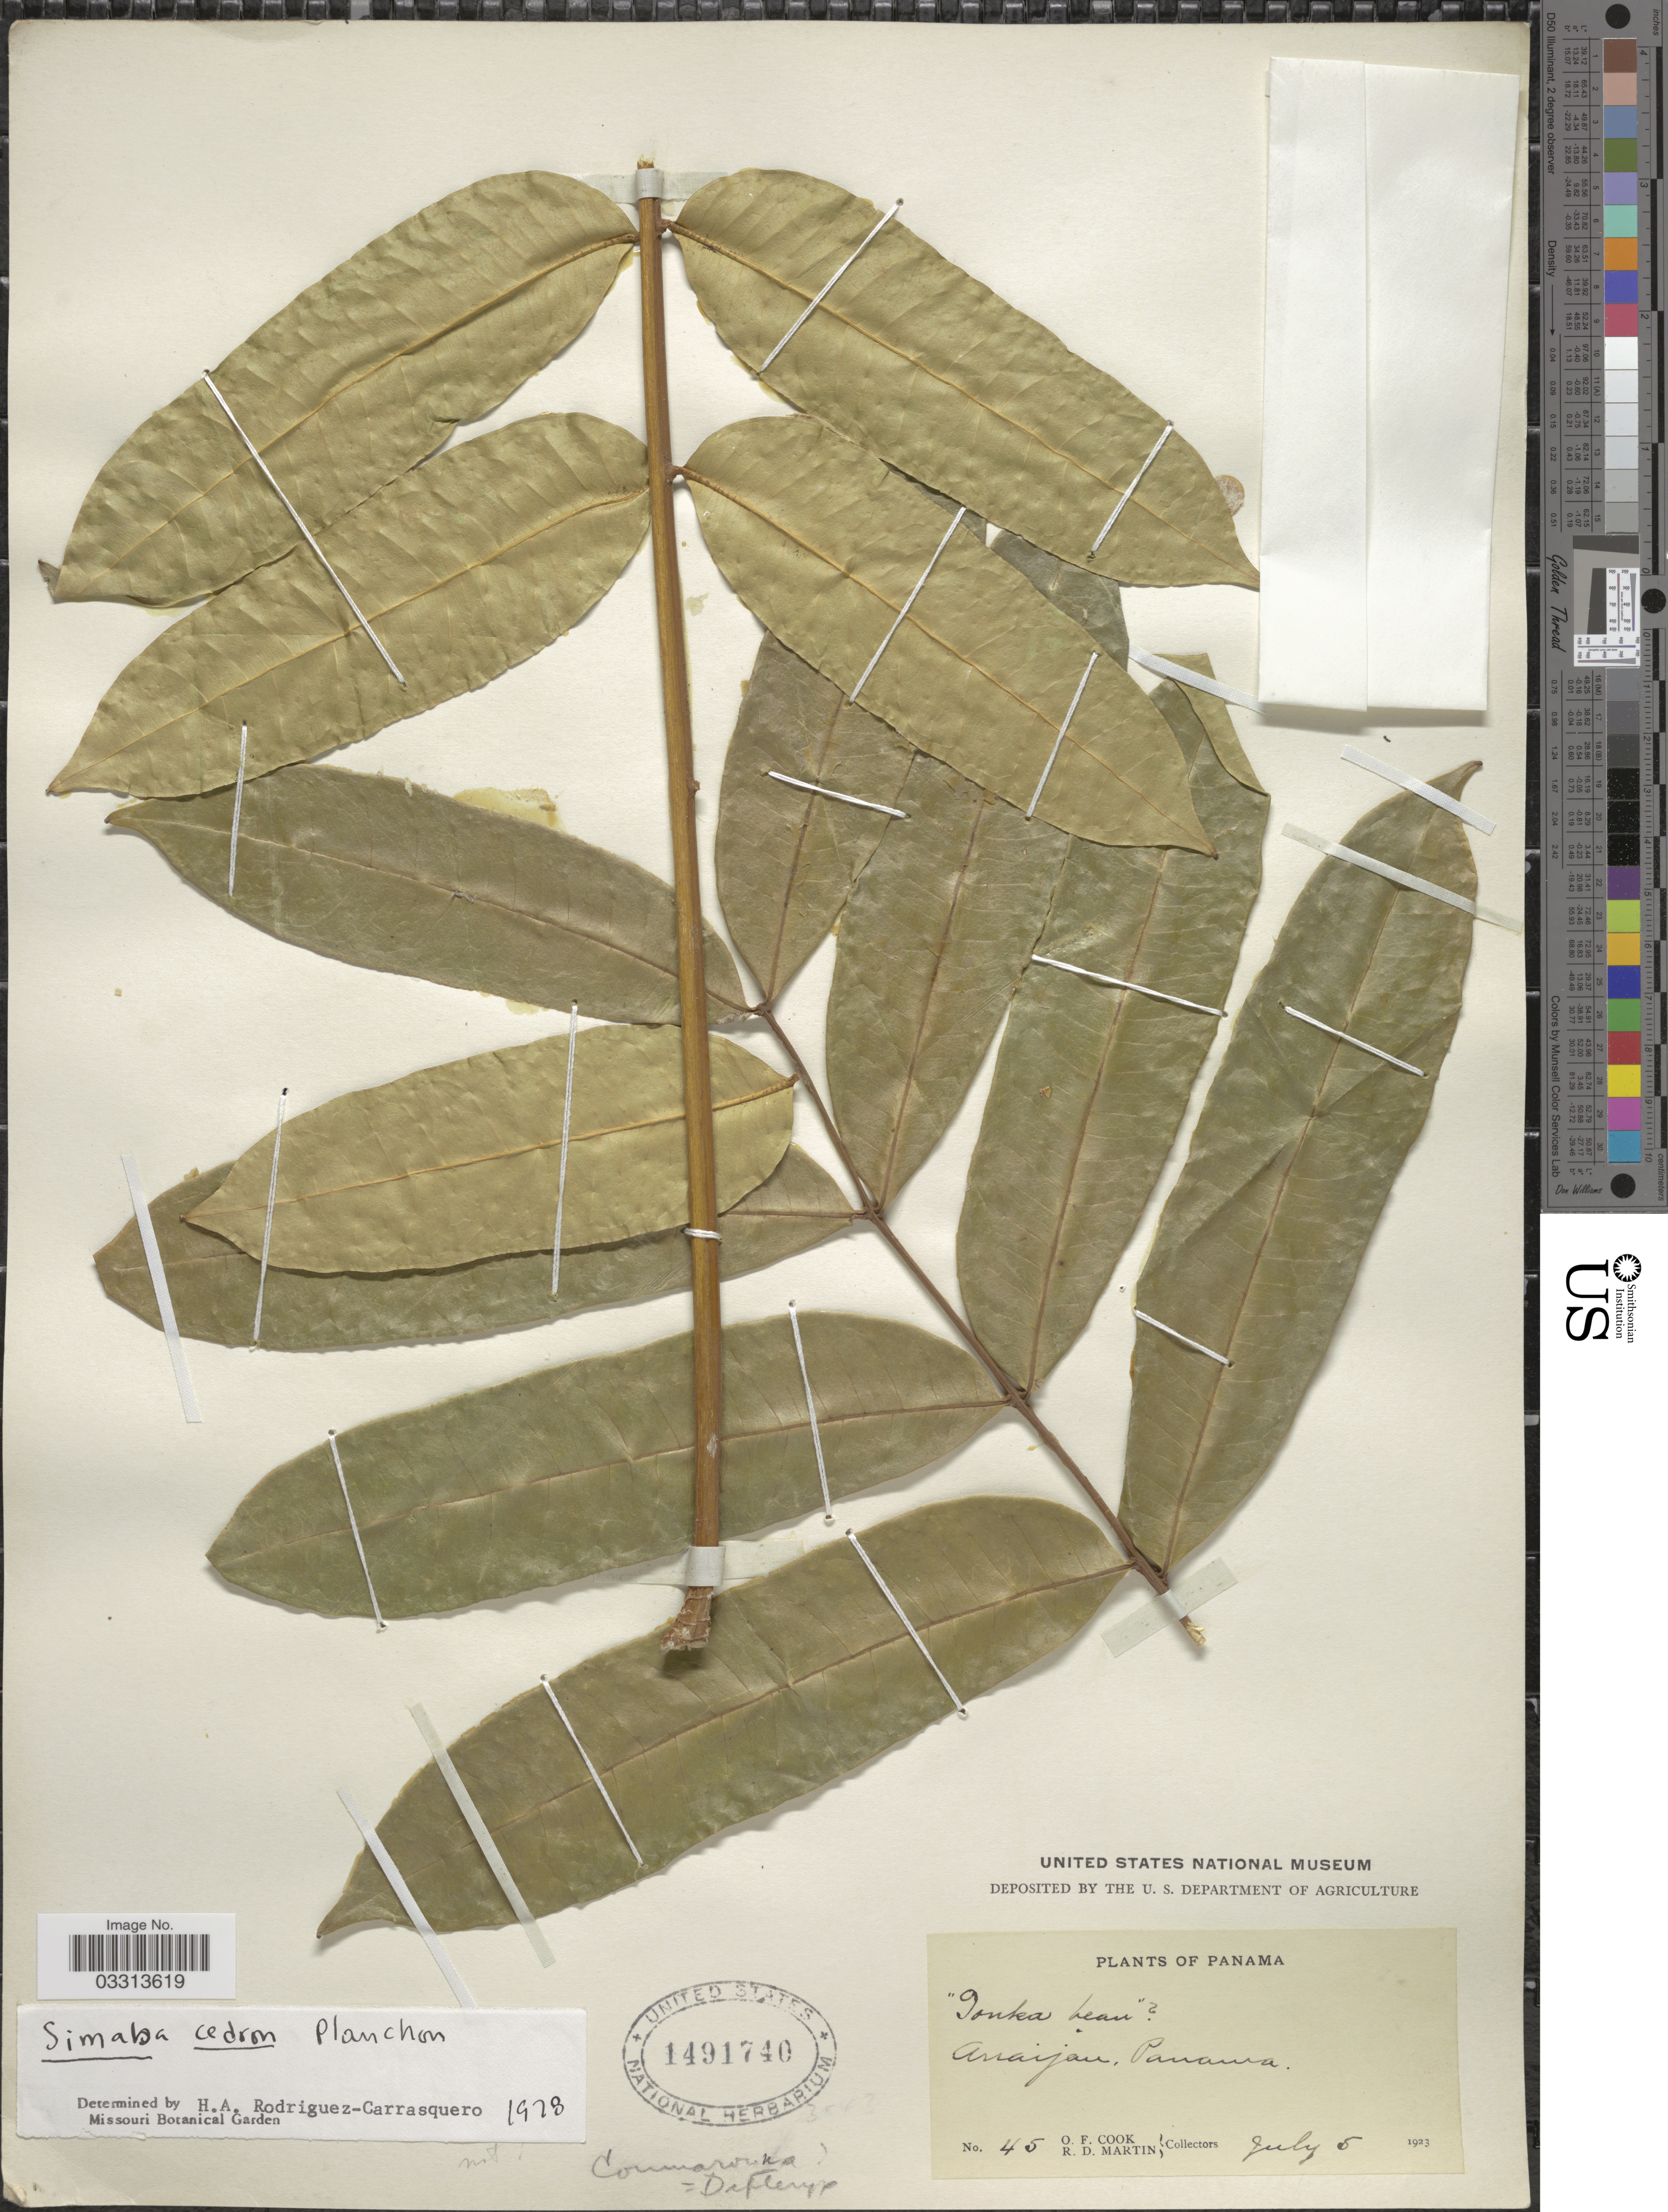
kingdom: Plantae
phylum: Tracheophyta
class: Magnoliopsida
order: Sapindales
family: Simaroubaceae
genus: Homalolepis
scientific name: Homalolepis cedron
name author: (Planch.) Devecchi & Pirani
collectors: O. F. Cook & R. D. Martin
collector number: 45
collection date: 1923-07-05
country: Panama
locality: Arraijan.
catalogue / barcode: US 1491740